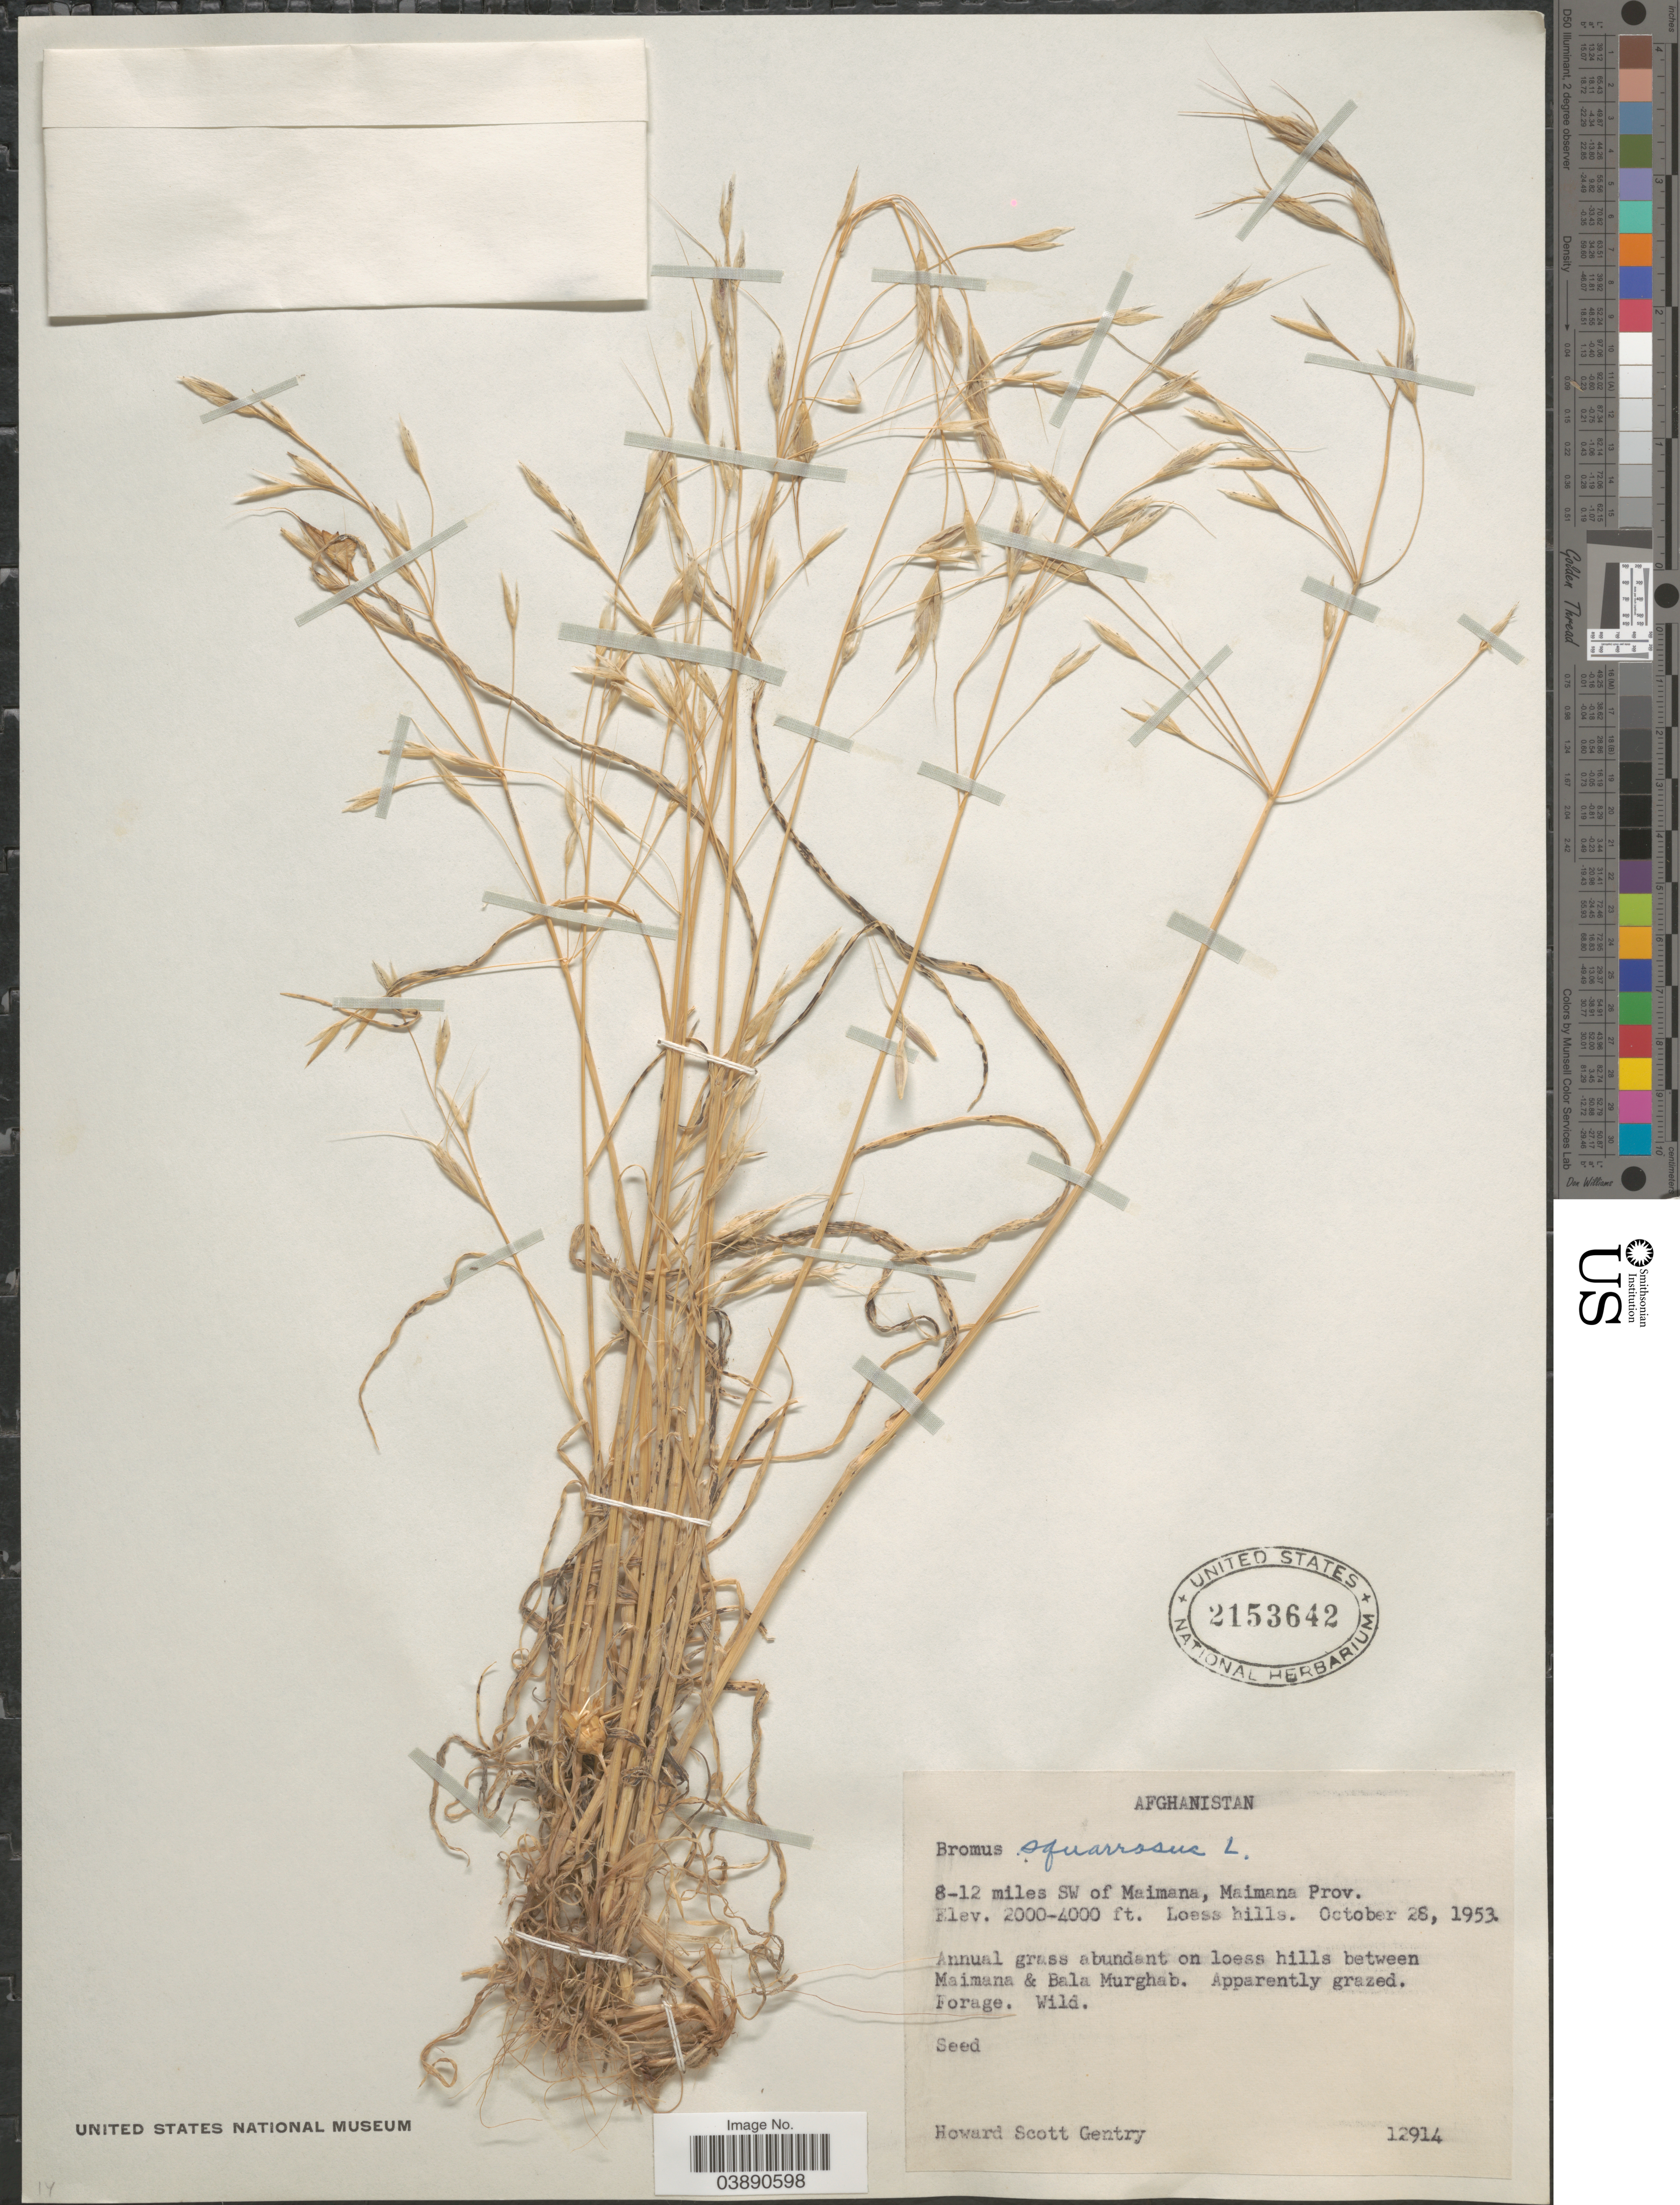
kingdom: Plantae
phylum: Tracheophyta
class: Liliopsida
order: Poales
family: Poaceae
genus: Bromus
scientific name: Bromus squarrosus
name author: L.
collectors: H. S. Gentry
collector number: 12914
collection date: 1953-10-28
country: Afghanistan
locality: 8-12 miles SW of Maimana, Maimana Prov. Loess hills. On loess hills between Maimana & Bala Murghab.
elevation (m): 610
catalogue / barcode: US 2153642